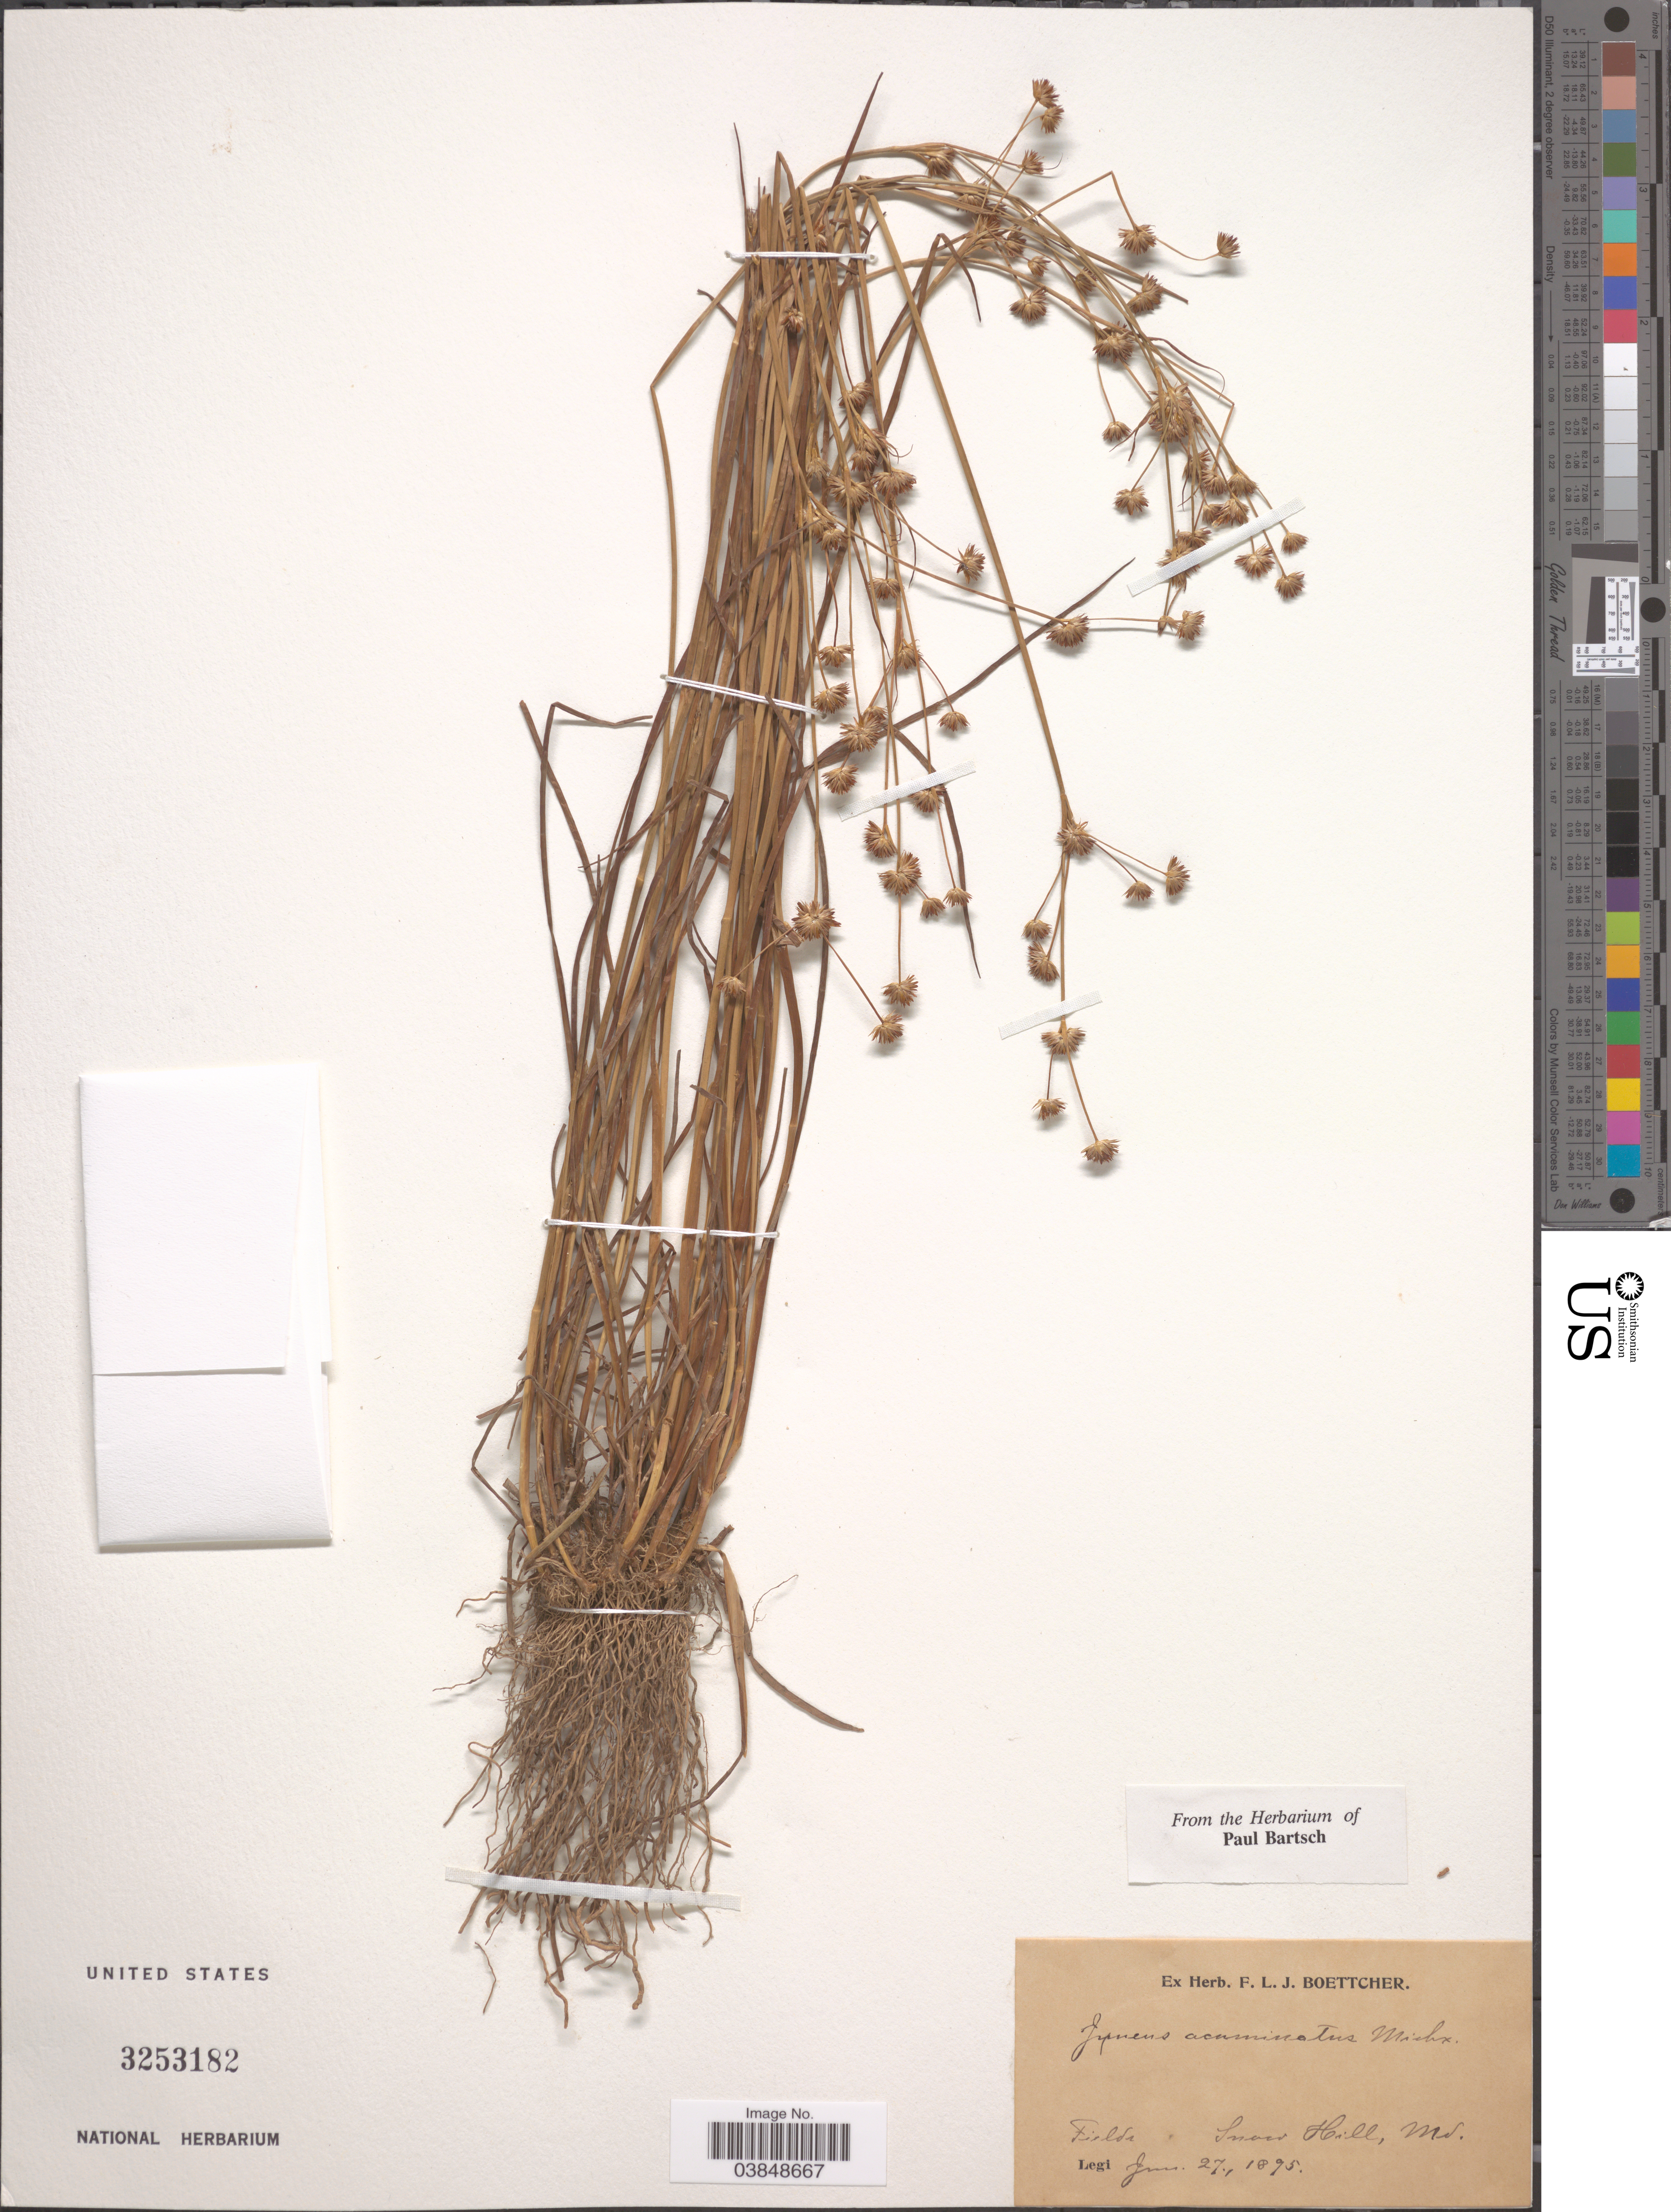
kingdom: Plantae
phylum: Tracheophyta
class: Liliopsida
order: Poales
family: Juncaceae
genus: Juncus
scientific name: Juncus acuminatus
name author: Michx.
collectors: ex herb. F. L. J. Boettcher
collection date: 1895-06-27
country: United States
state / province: Maryland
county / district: Worcester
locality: Fields. Snow Hill.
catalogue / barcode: US 3253182